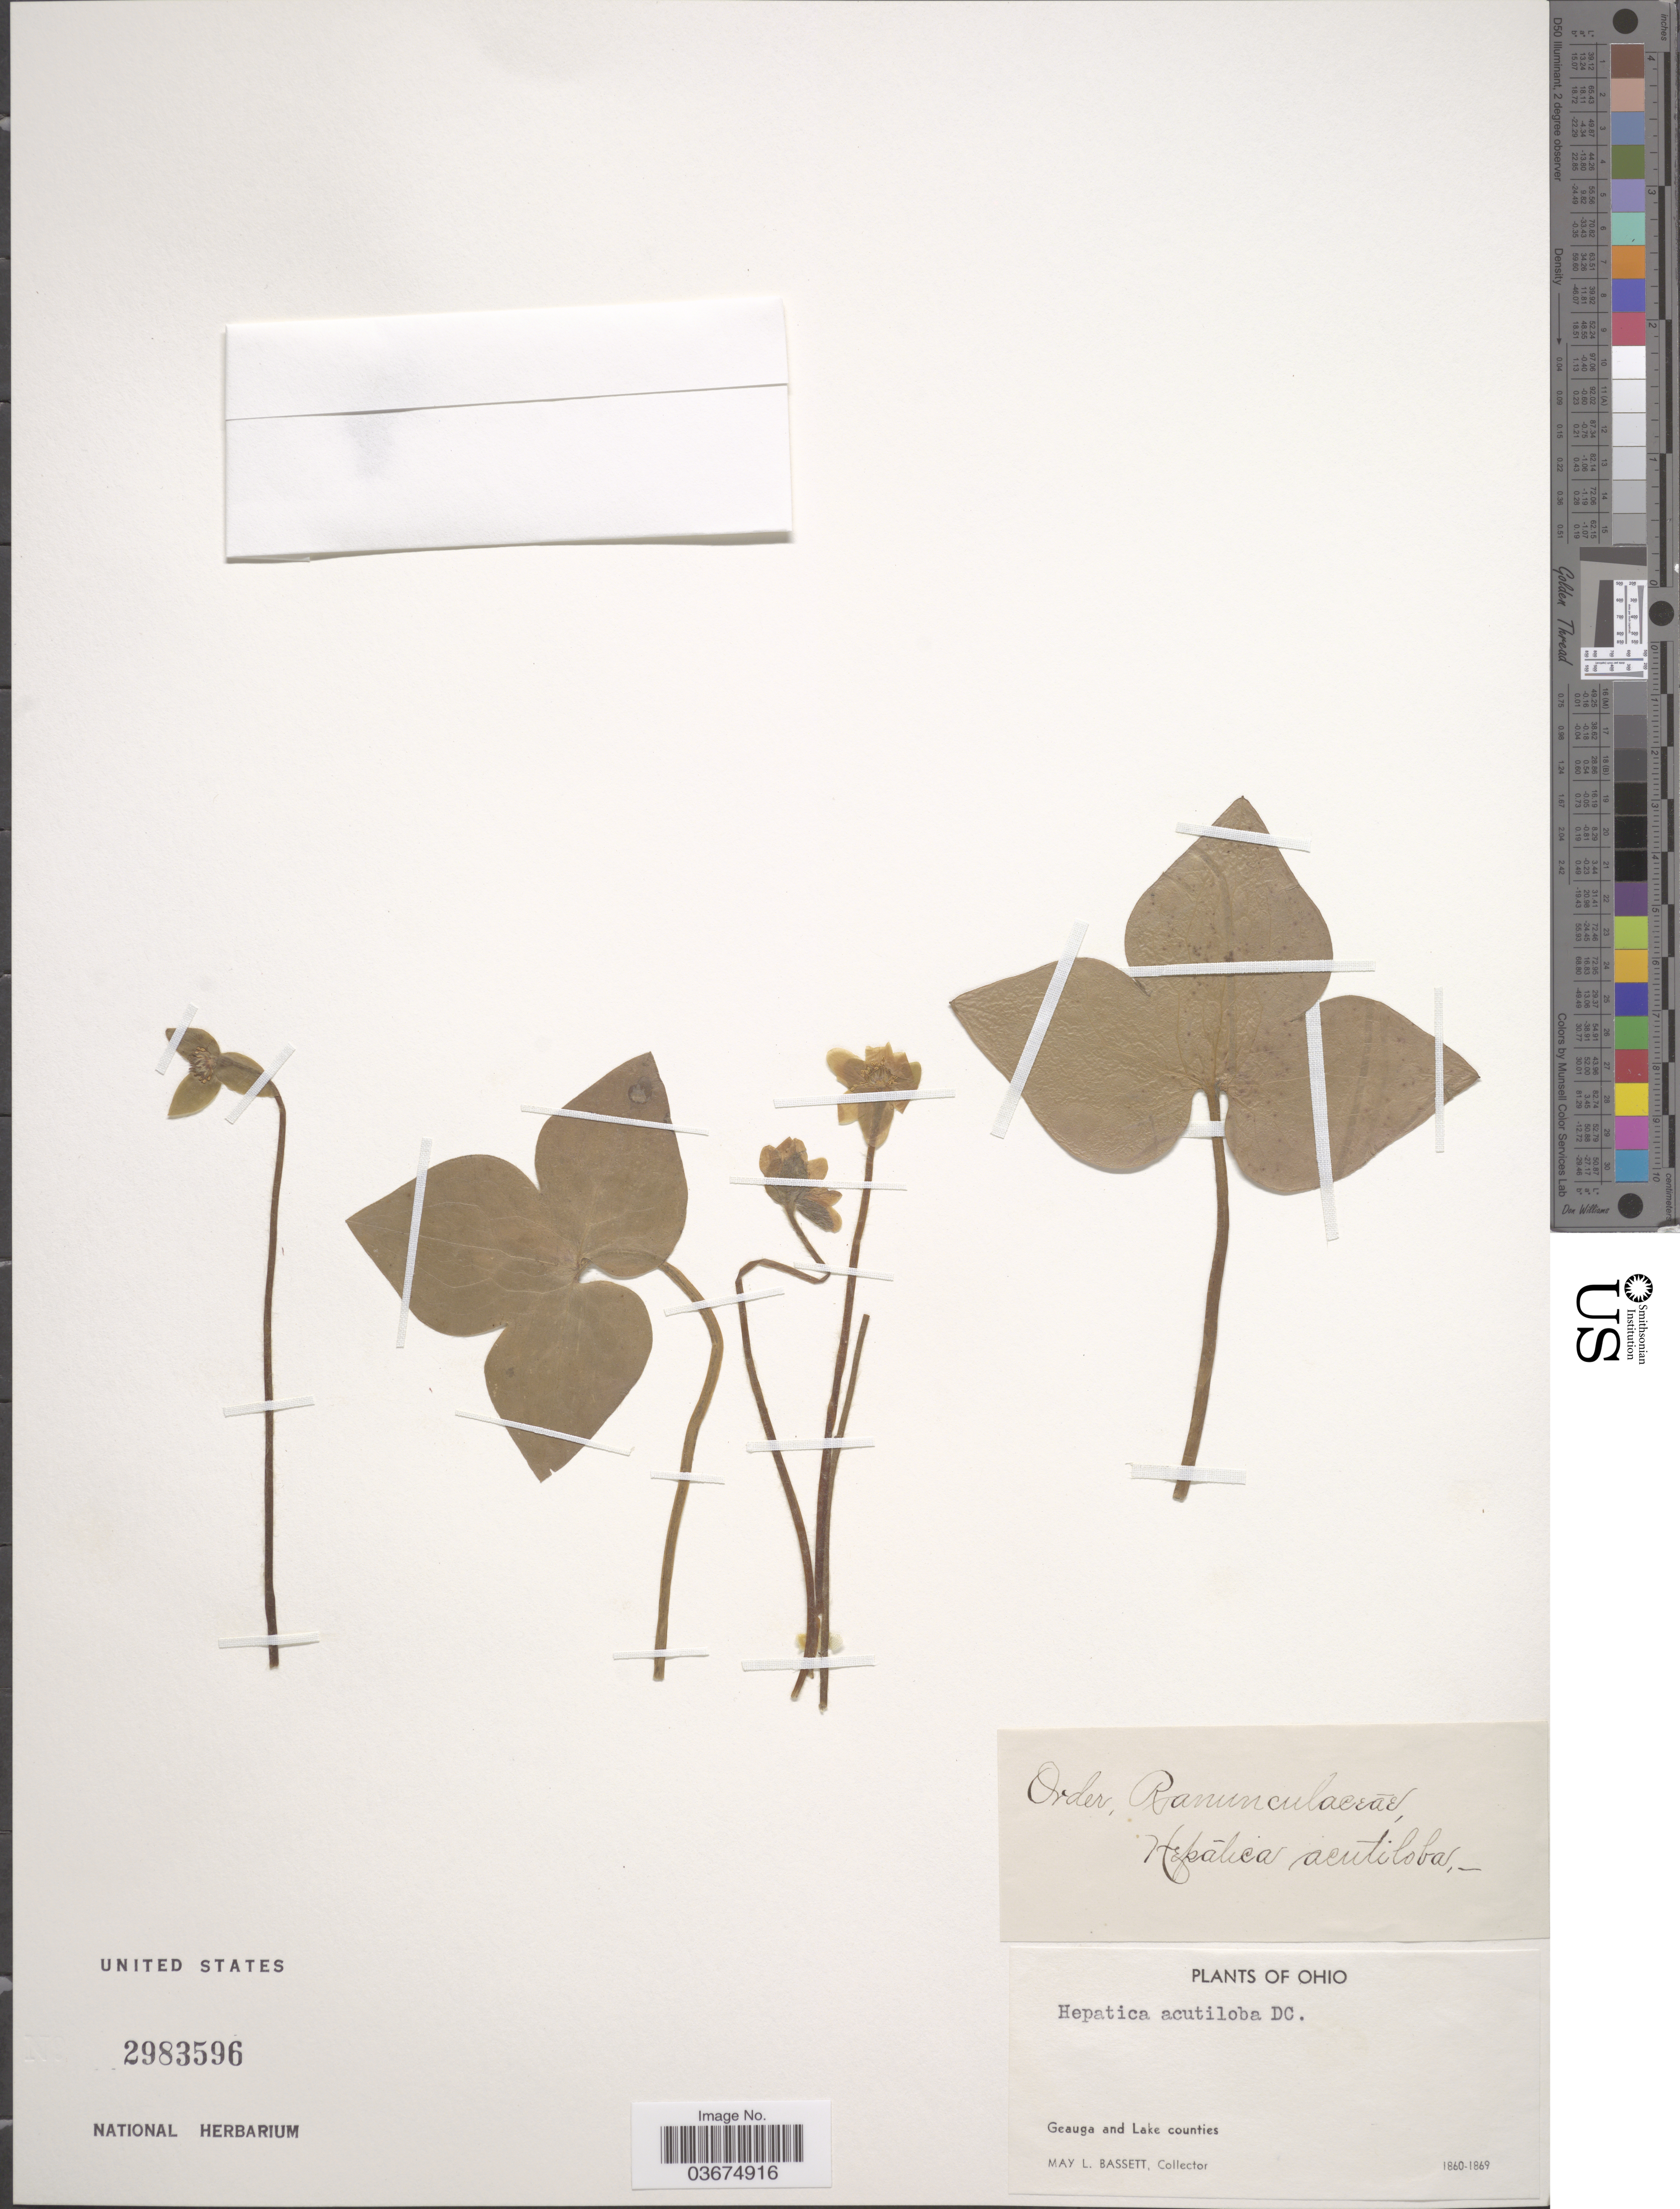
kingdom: Plantae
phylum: Tracheophyta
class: Magnoliopsida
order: Ranunculales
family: Ranunculaceae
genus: Hepatica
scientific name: Hepatica acutiloba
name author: DC.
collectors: M. L. Bassett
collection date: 1860/1869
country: United States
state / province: Ohio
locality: Geauga and Lake counties.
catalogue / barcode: US 2983596